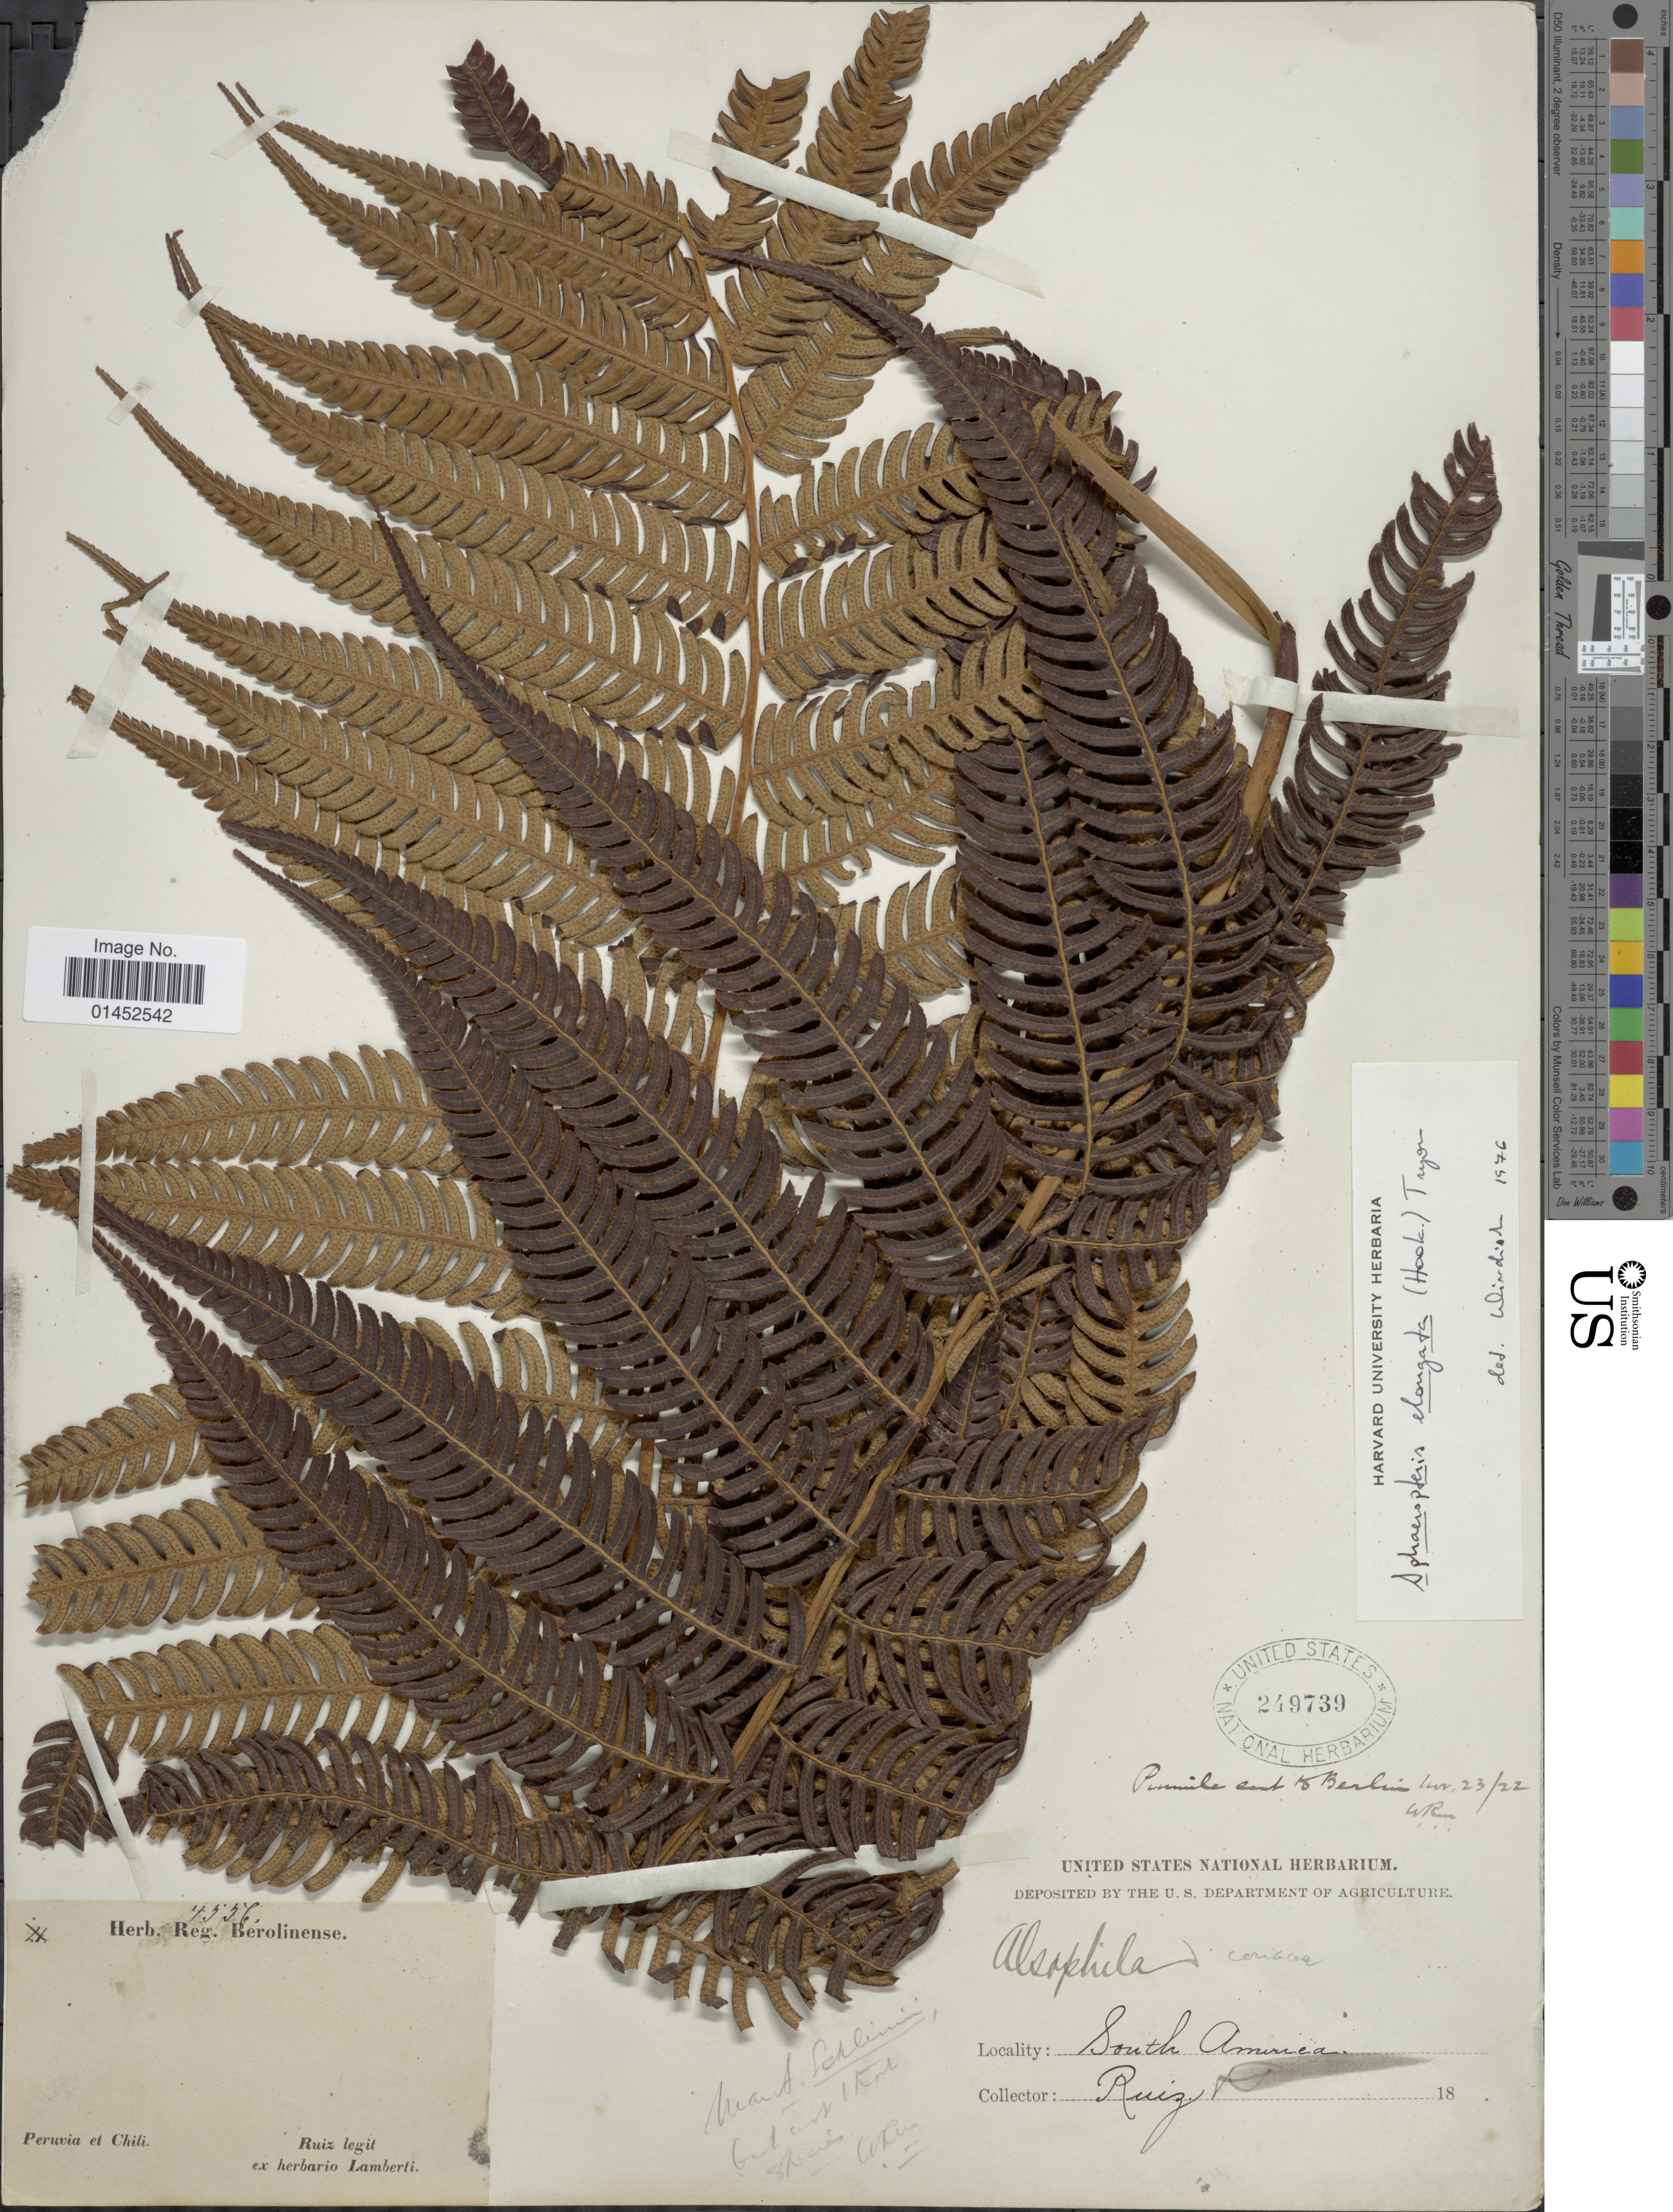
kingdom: Plantae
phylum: Tracheophyta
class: Polypodiopsida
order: Cyatheales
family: Cyatheaceae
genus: Cyathea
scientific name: Cyathea poeppigii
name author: (Hook.) Domin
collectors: Ruiz, --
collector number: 4556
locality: Peruvia et Chili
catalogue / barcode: US 249739